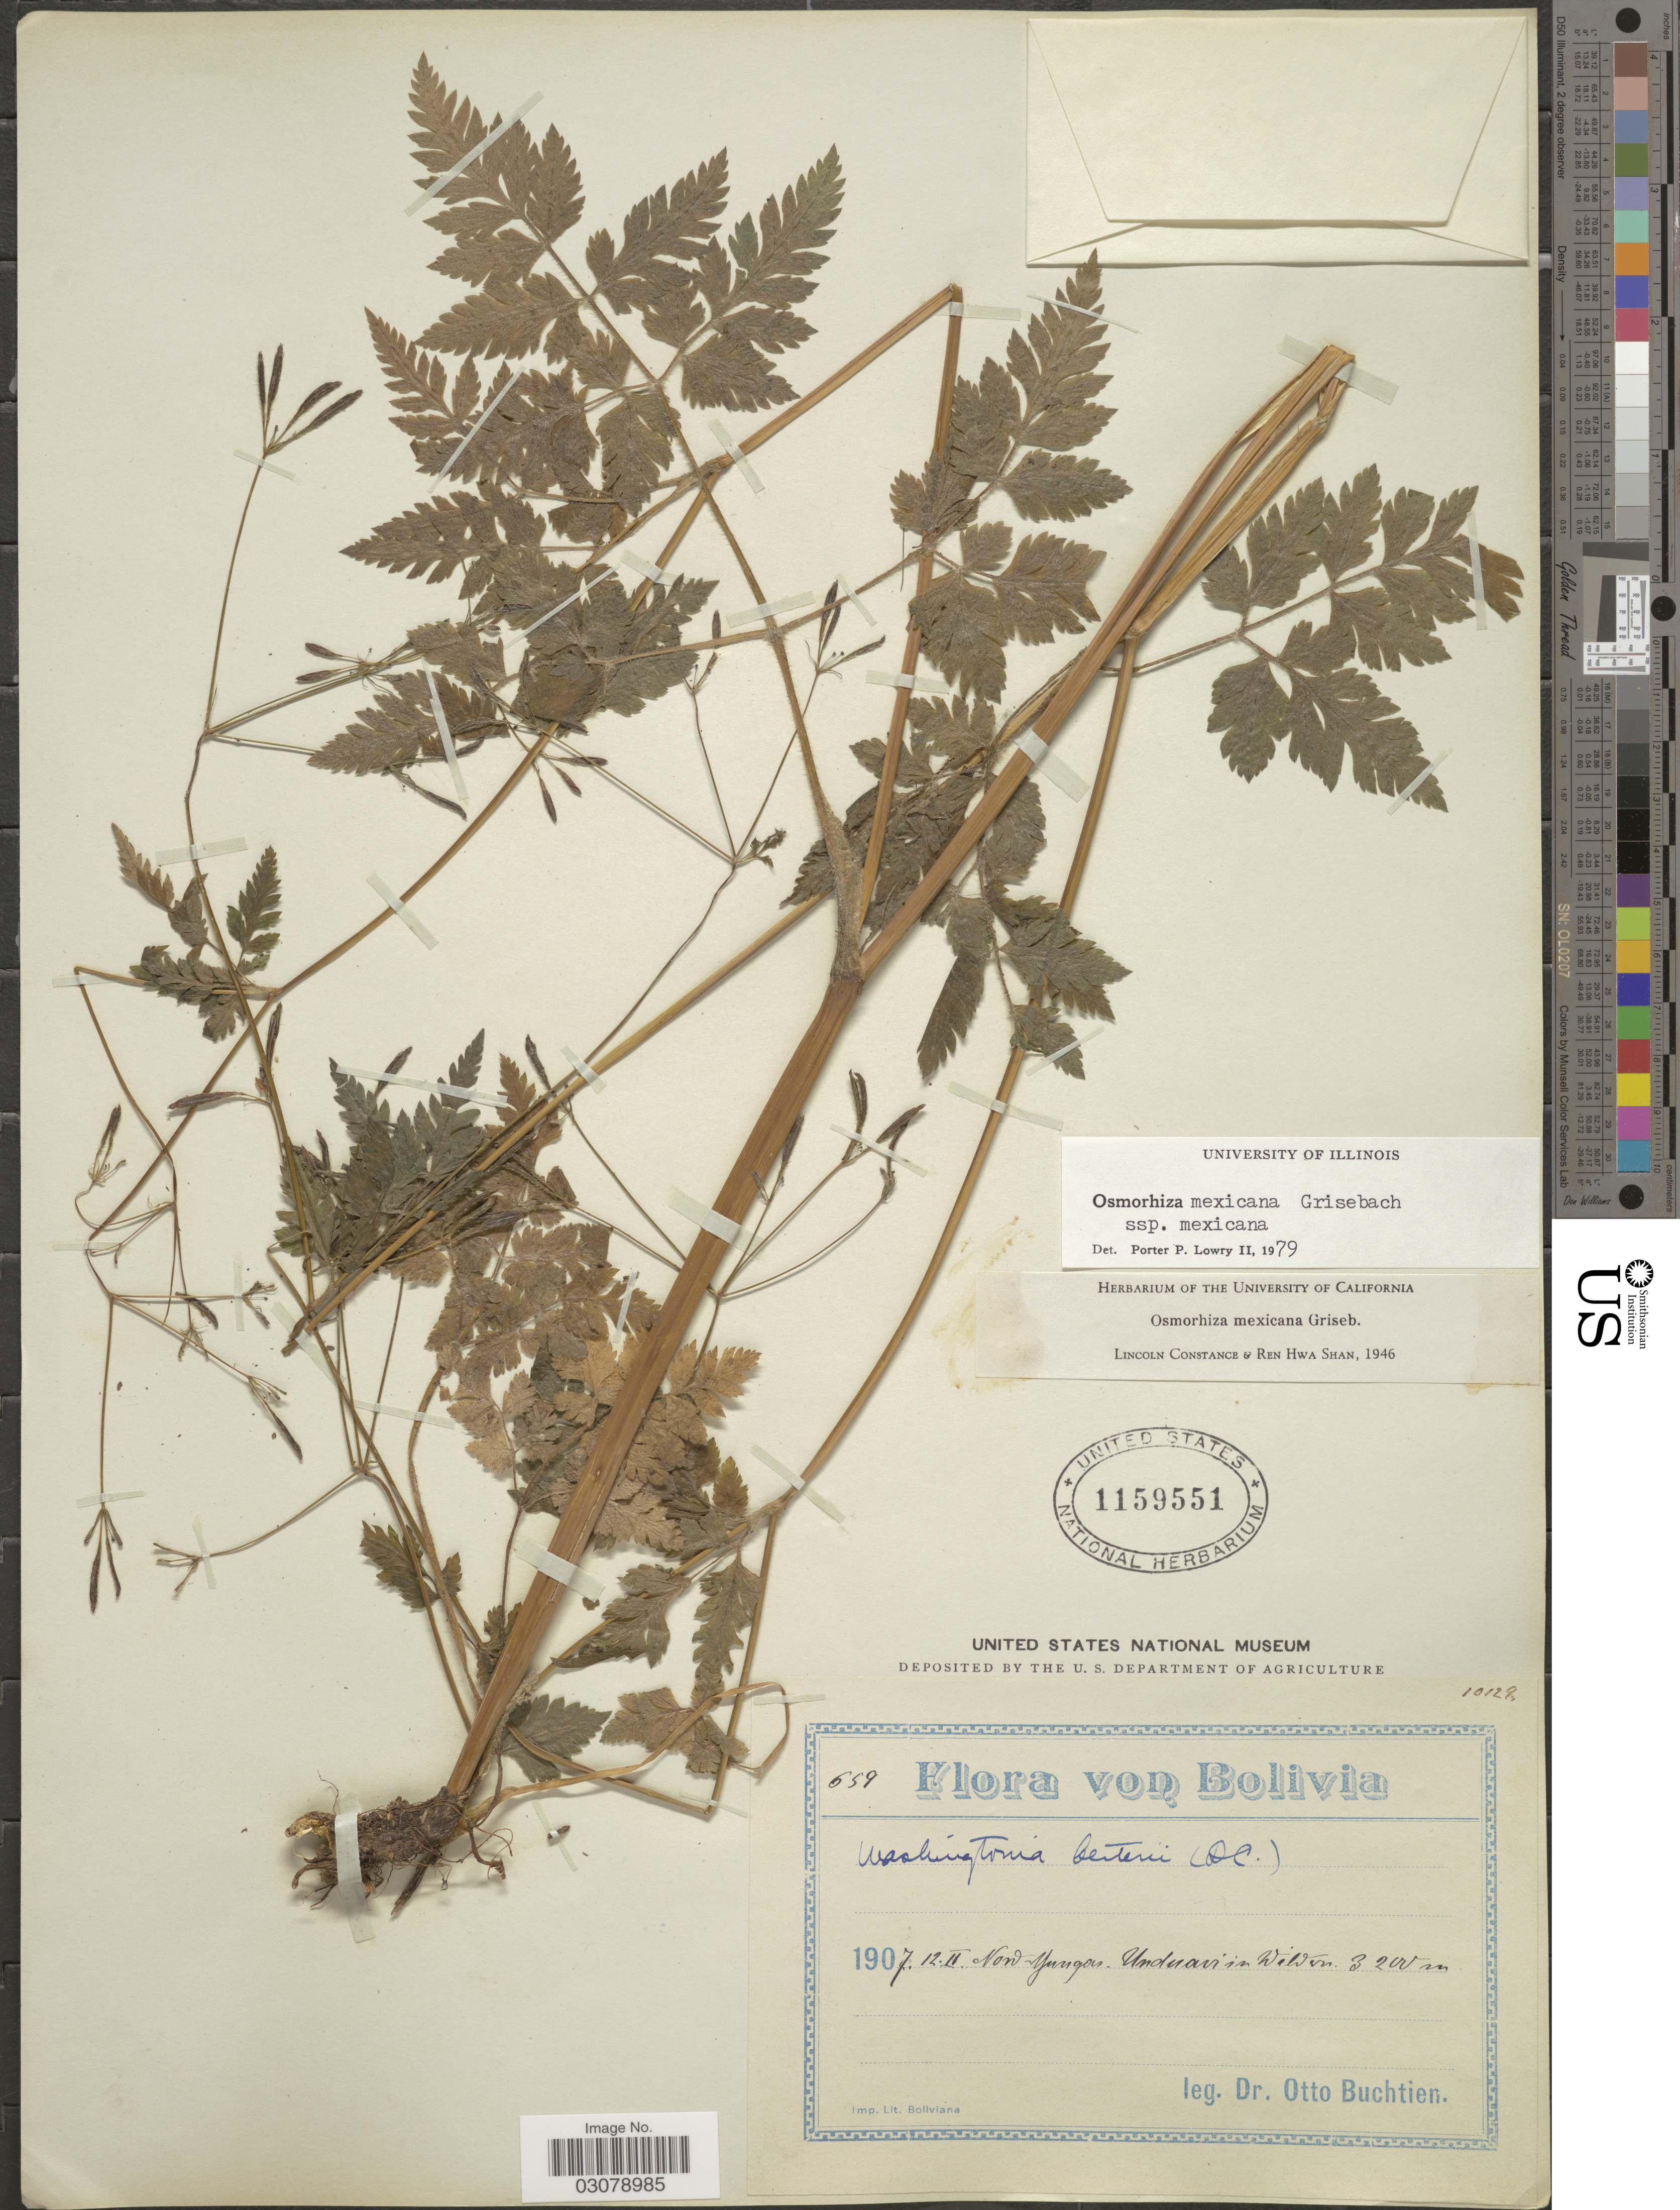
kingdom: Plantae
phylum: Tracheophyta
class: Magnoliopsida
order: Apiales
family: Apiaceae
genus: Osmorhiza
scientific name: Osmorhiza mexicana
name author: Griseb.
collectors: O. Buchtien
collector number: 659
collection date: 1907-02-12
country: Bolivia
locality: Nord-Yungas, Unduavi im Wildern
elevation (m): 3200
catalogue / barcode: US 1159551